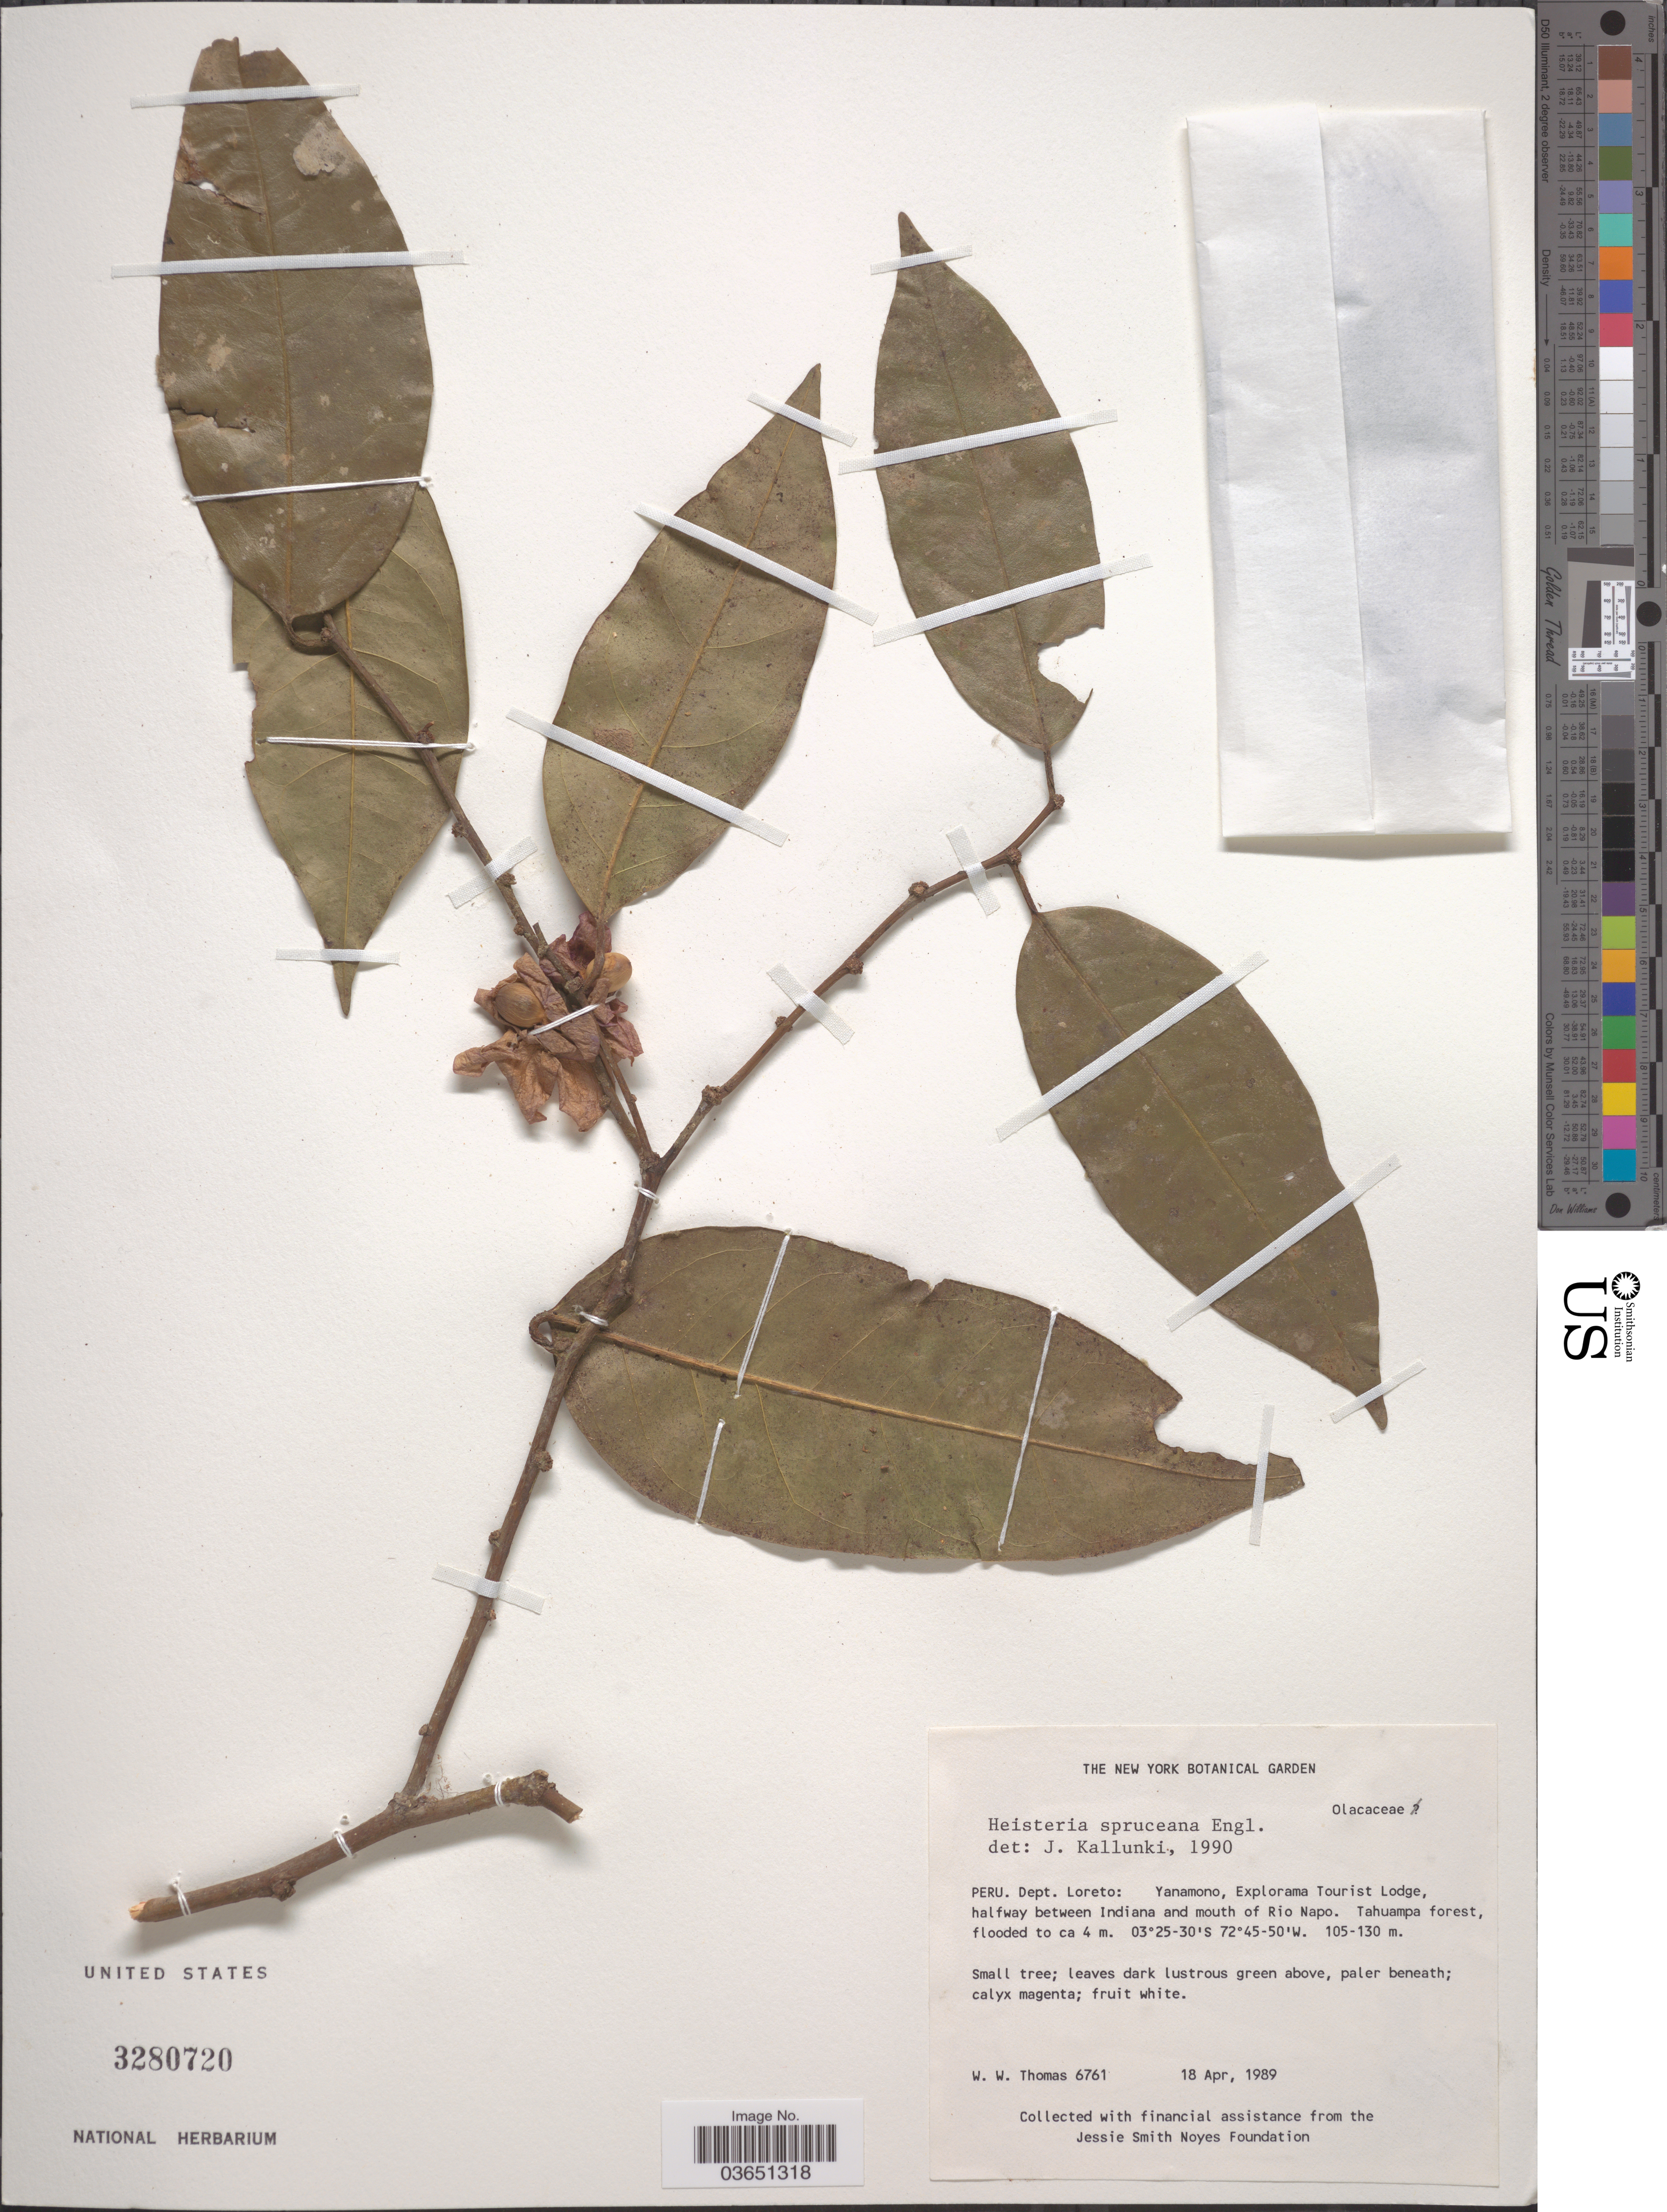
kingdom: Plantae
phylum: Tracheophyta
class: Magnoliopsida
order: Santalales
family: Erythropalaceae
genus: Heisteria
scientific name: Heisteria spruceana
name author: Engl.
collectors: W. Thomas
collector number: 6761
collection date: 1989-04-18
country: Peru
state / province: Loreto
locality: Dept. Loreto: Yanamono, Explorama Tourist Lodge, halfway between Indiana and mouth of Rio Napo.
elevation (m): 105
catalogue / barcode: US 3280720